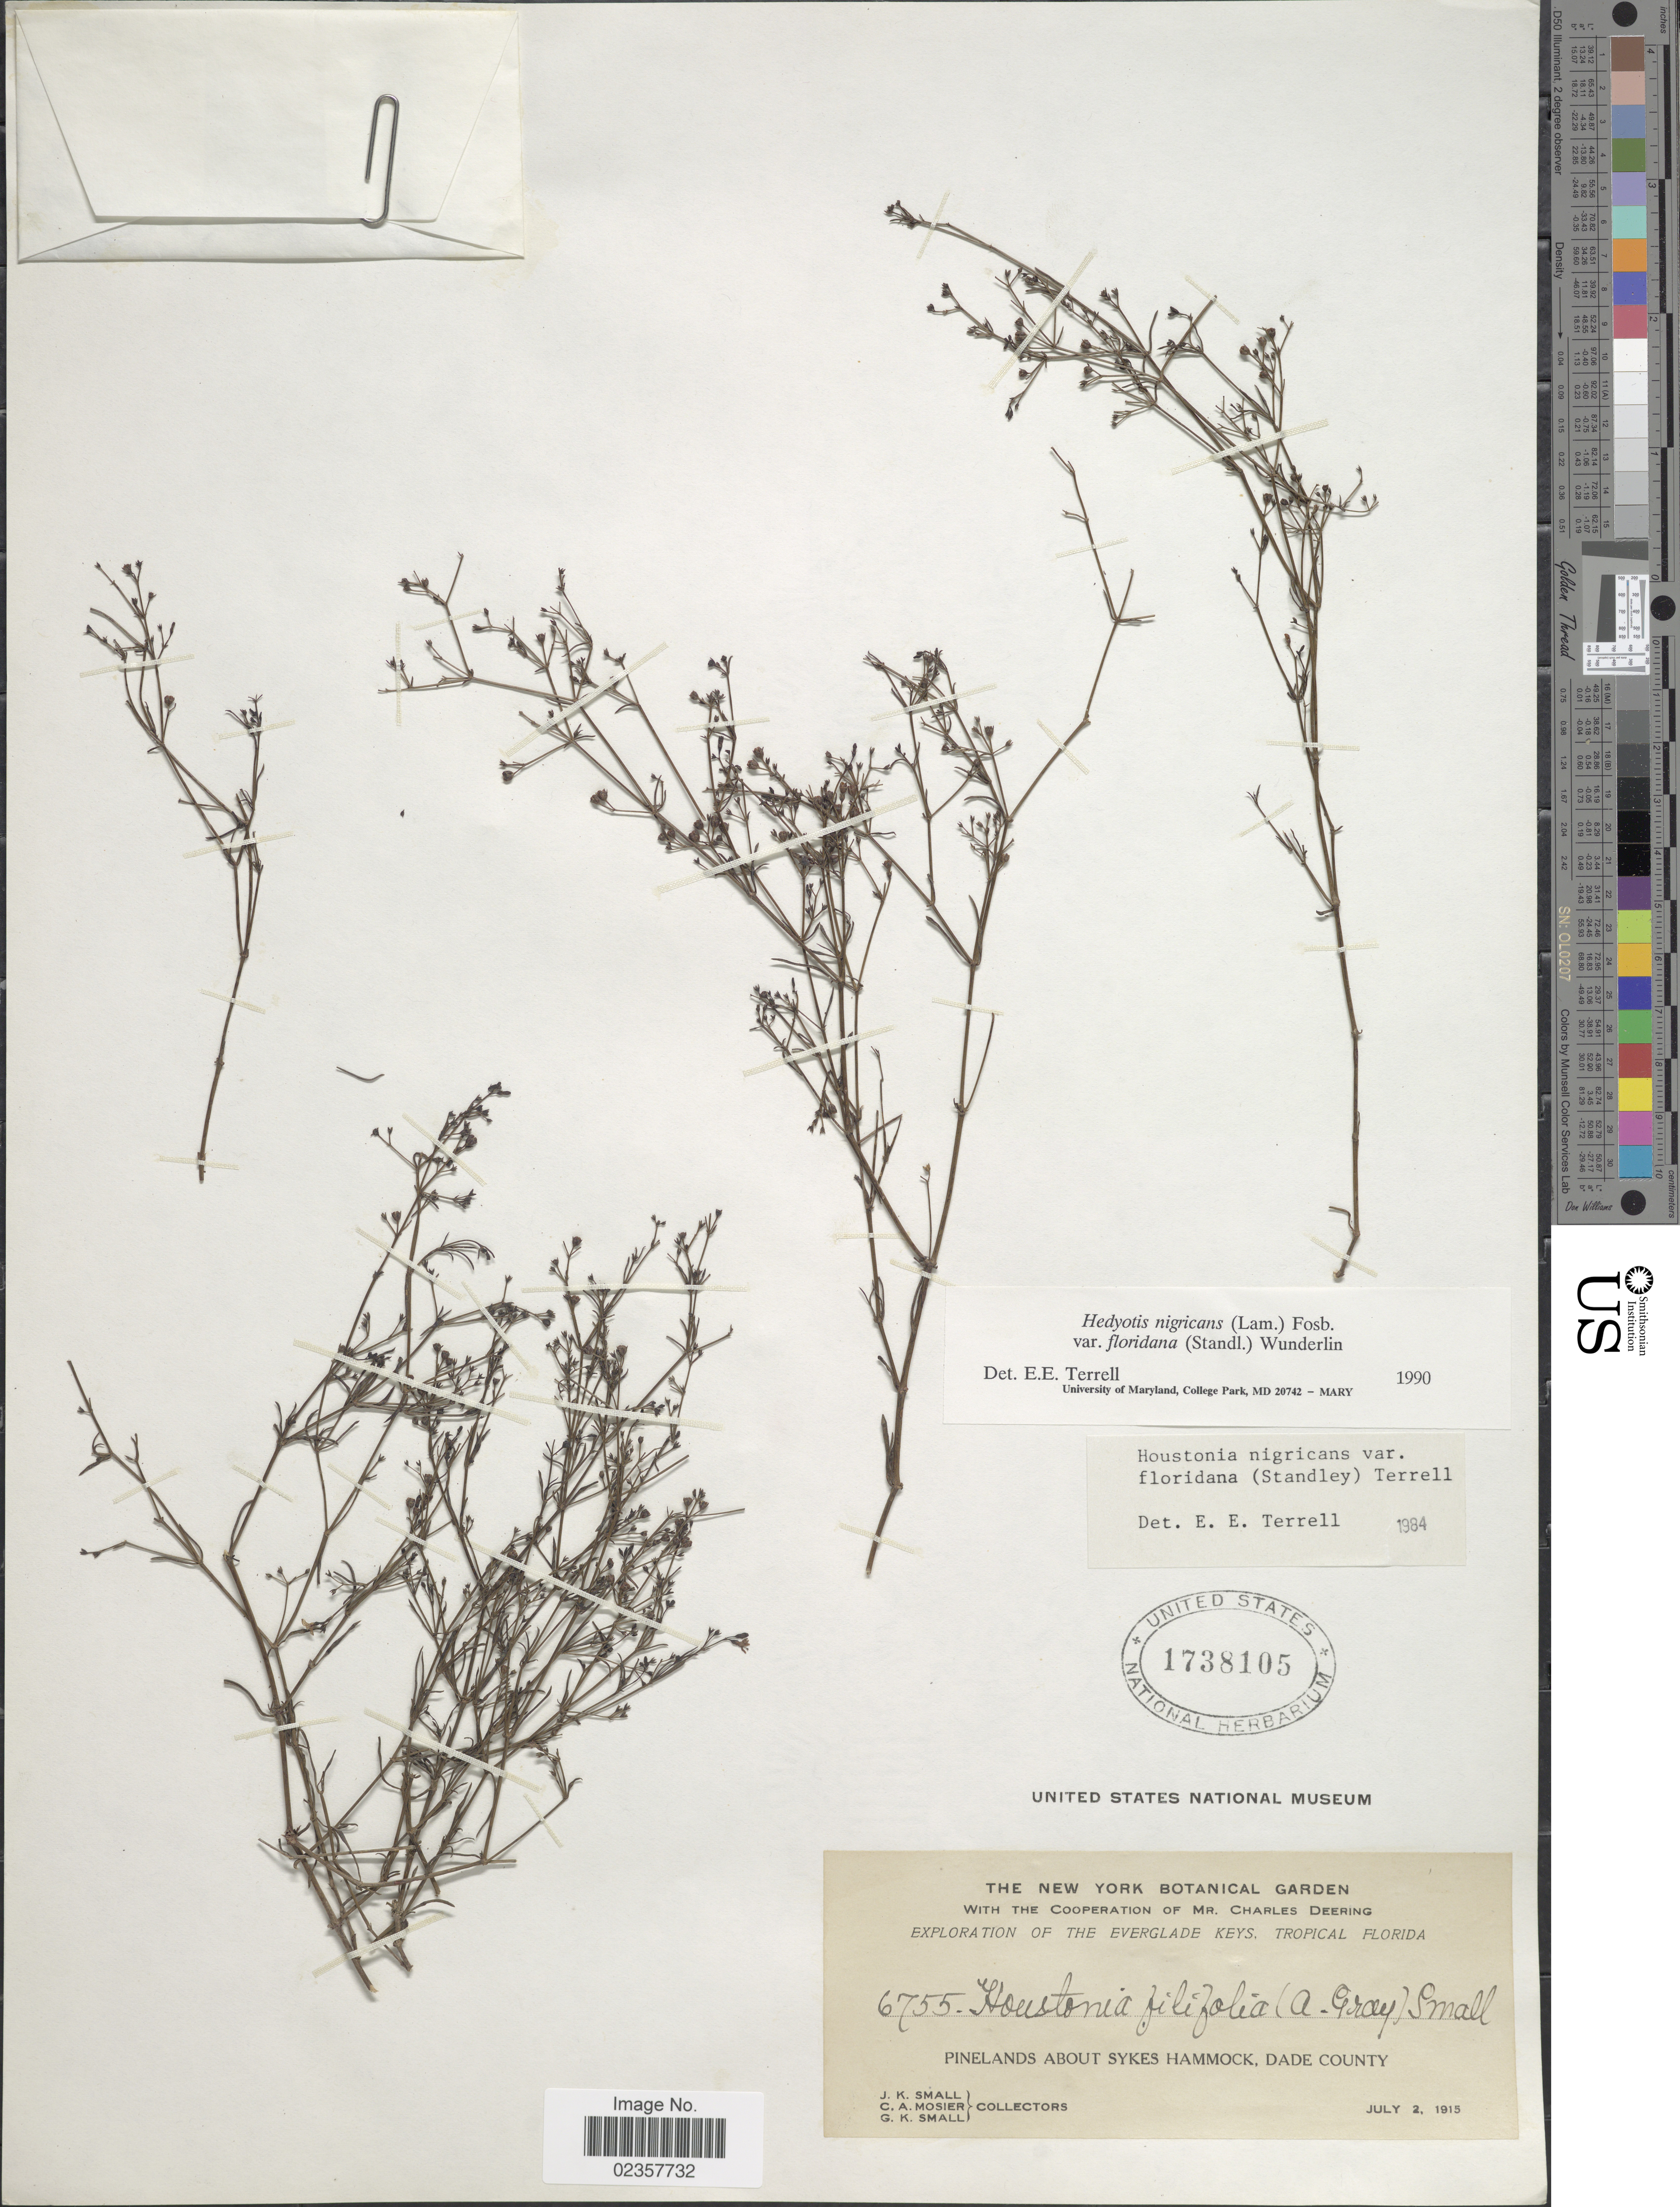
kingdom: Plantae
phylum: Tracheophyta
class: Magnoliopsida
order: Gentianales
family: Rubiaceae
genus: Houstonia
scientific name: Houstonia nigricans var. floridana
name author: (Standl.) Terrell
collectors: J. K. Small, C. A. Mosier & G. K. Small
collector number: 6755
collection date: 1915-07-02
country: United States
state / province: Florida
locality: Pinelands about sykes Hammock, Dade County. The Everglade Keys, Tropical Florida. Pinelands about Syskes Hammock, Dade County.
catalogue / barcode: US 1738105